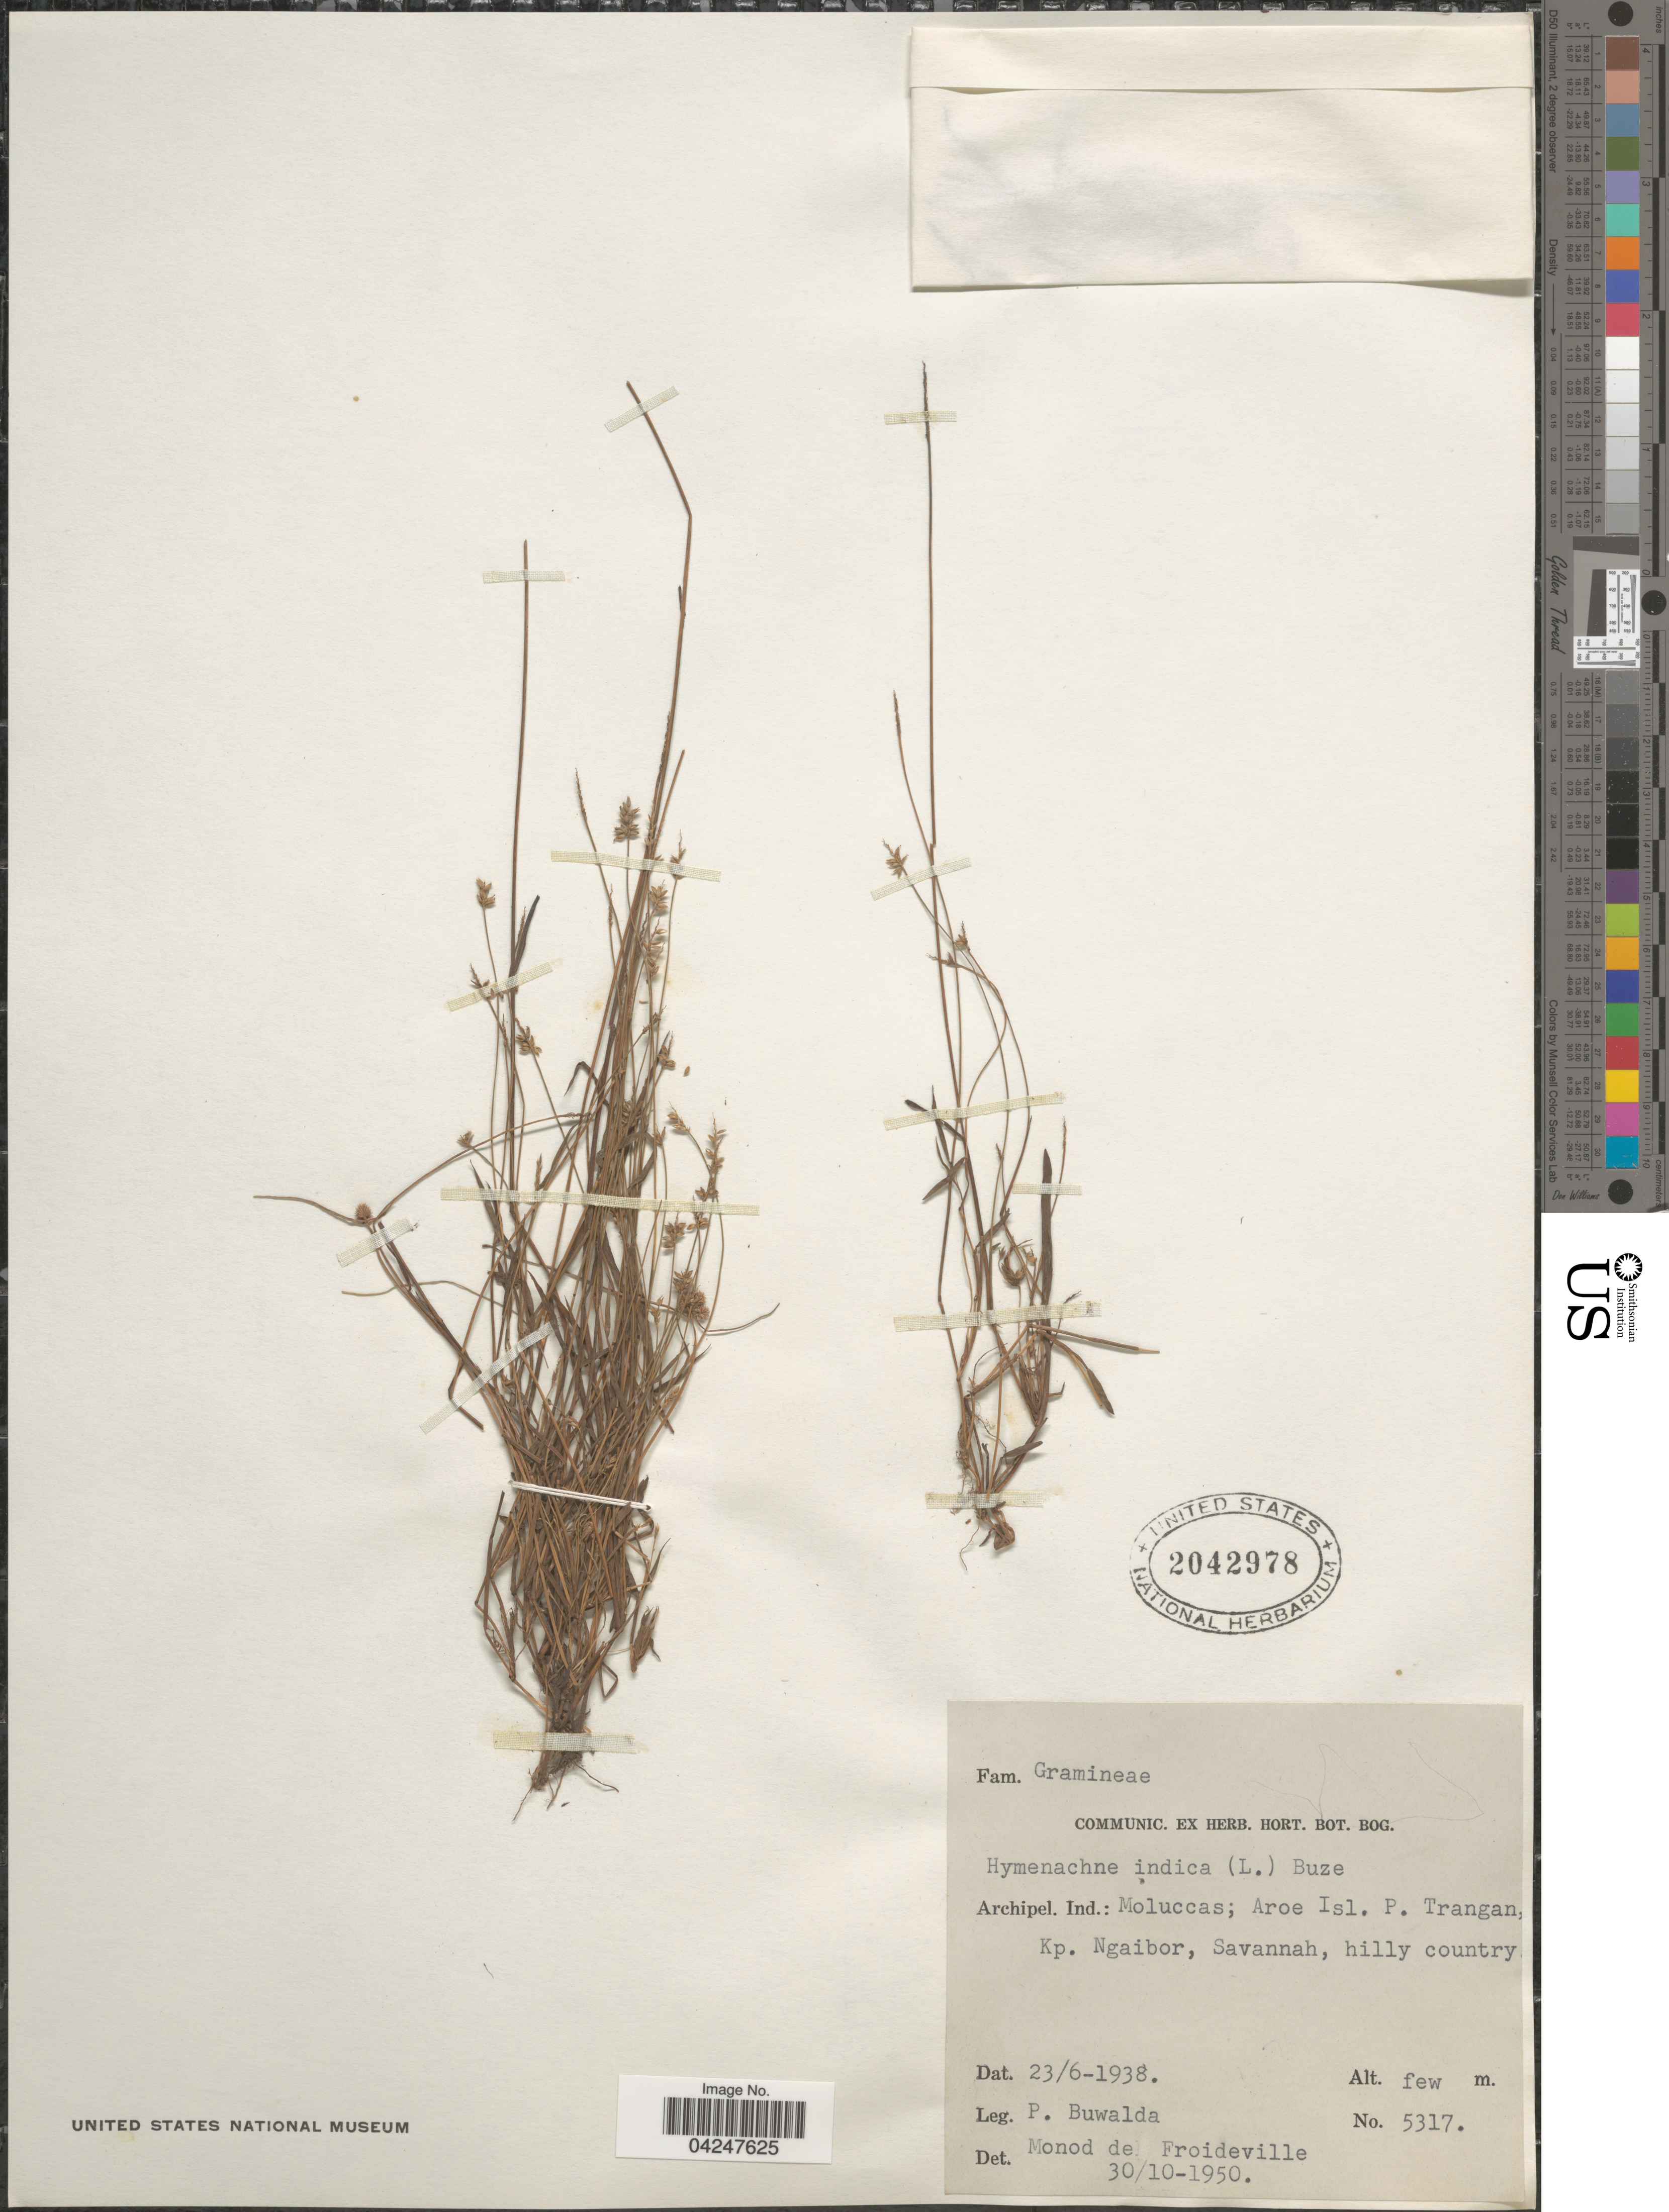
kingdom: Plantae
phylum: Tracheophyta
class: Liliopsida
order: Poales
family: Poaceae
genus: Sacciolepis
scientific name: Sacciolepis indica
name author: (L.) Chase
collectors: P. Buwalda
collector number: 5317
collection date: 1938-06-23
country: Indonesia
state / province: Maluku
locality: Archipel. Ind.: Moluccas; Aroe Isl. P. Trangan, Kp. Ngaibor, Savannah, hilly country.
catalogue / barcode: US 2042978